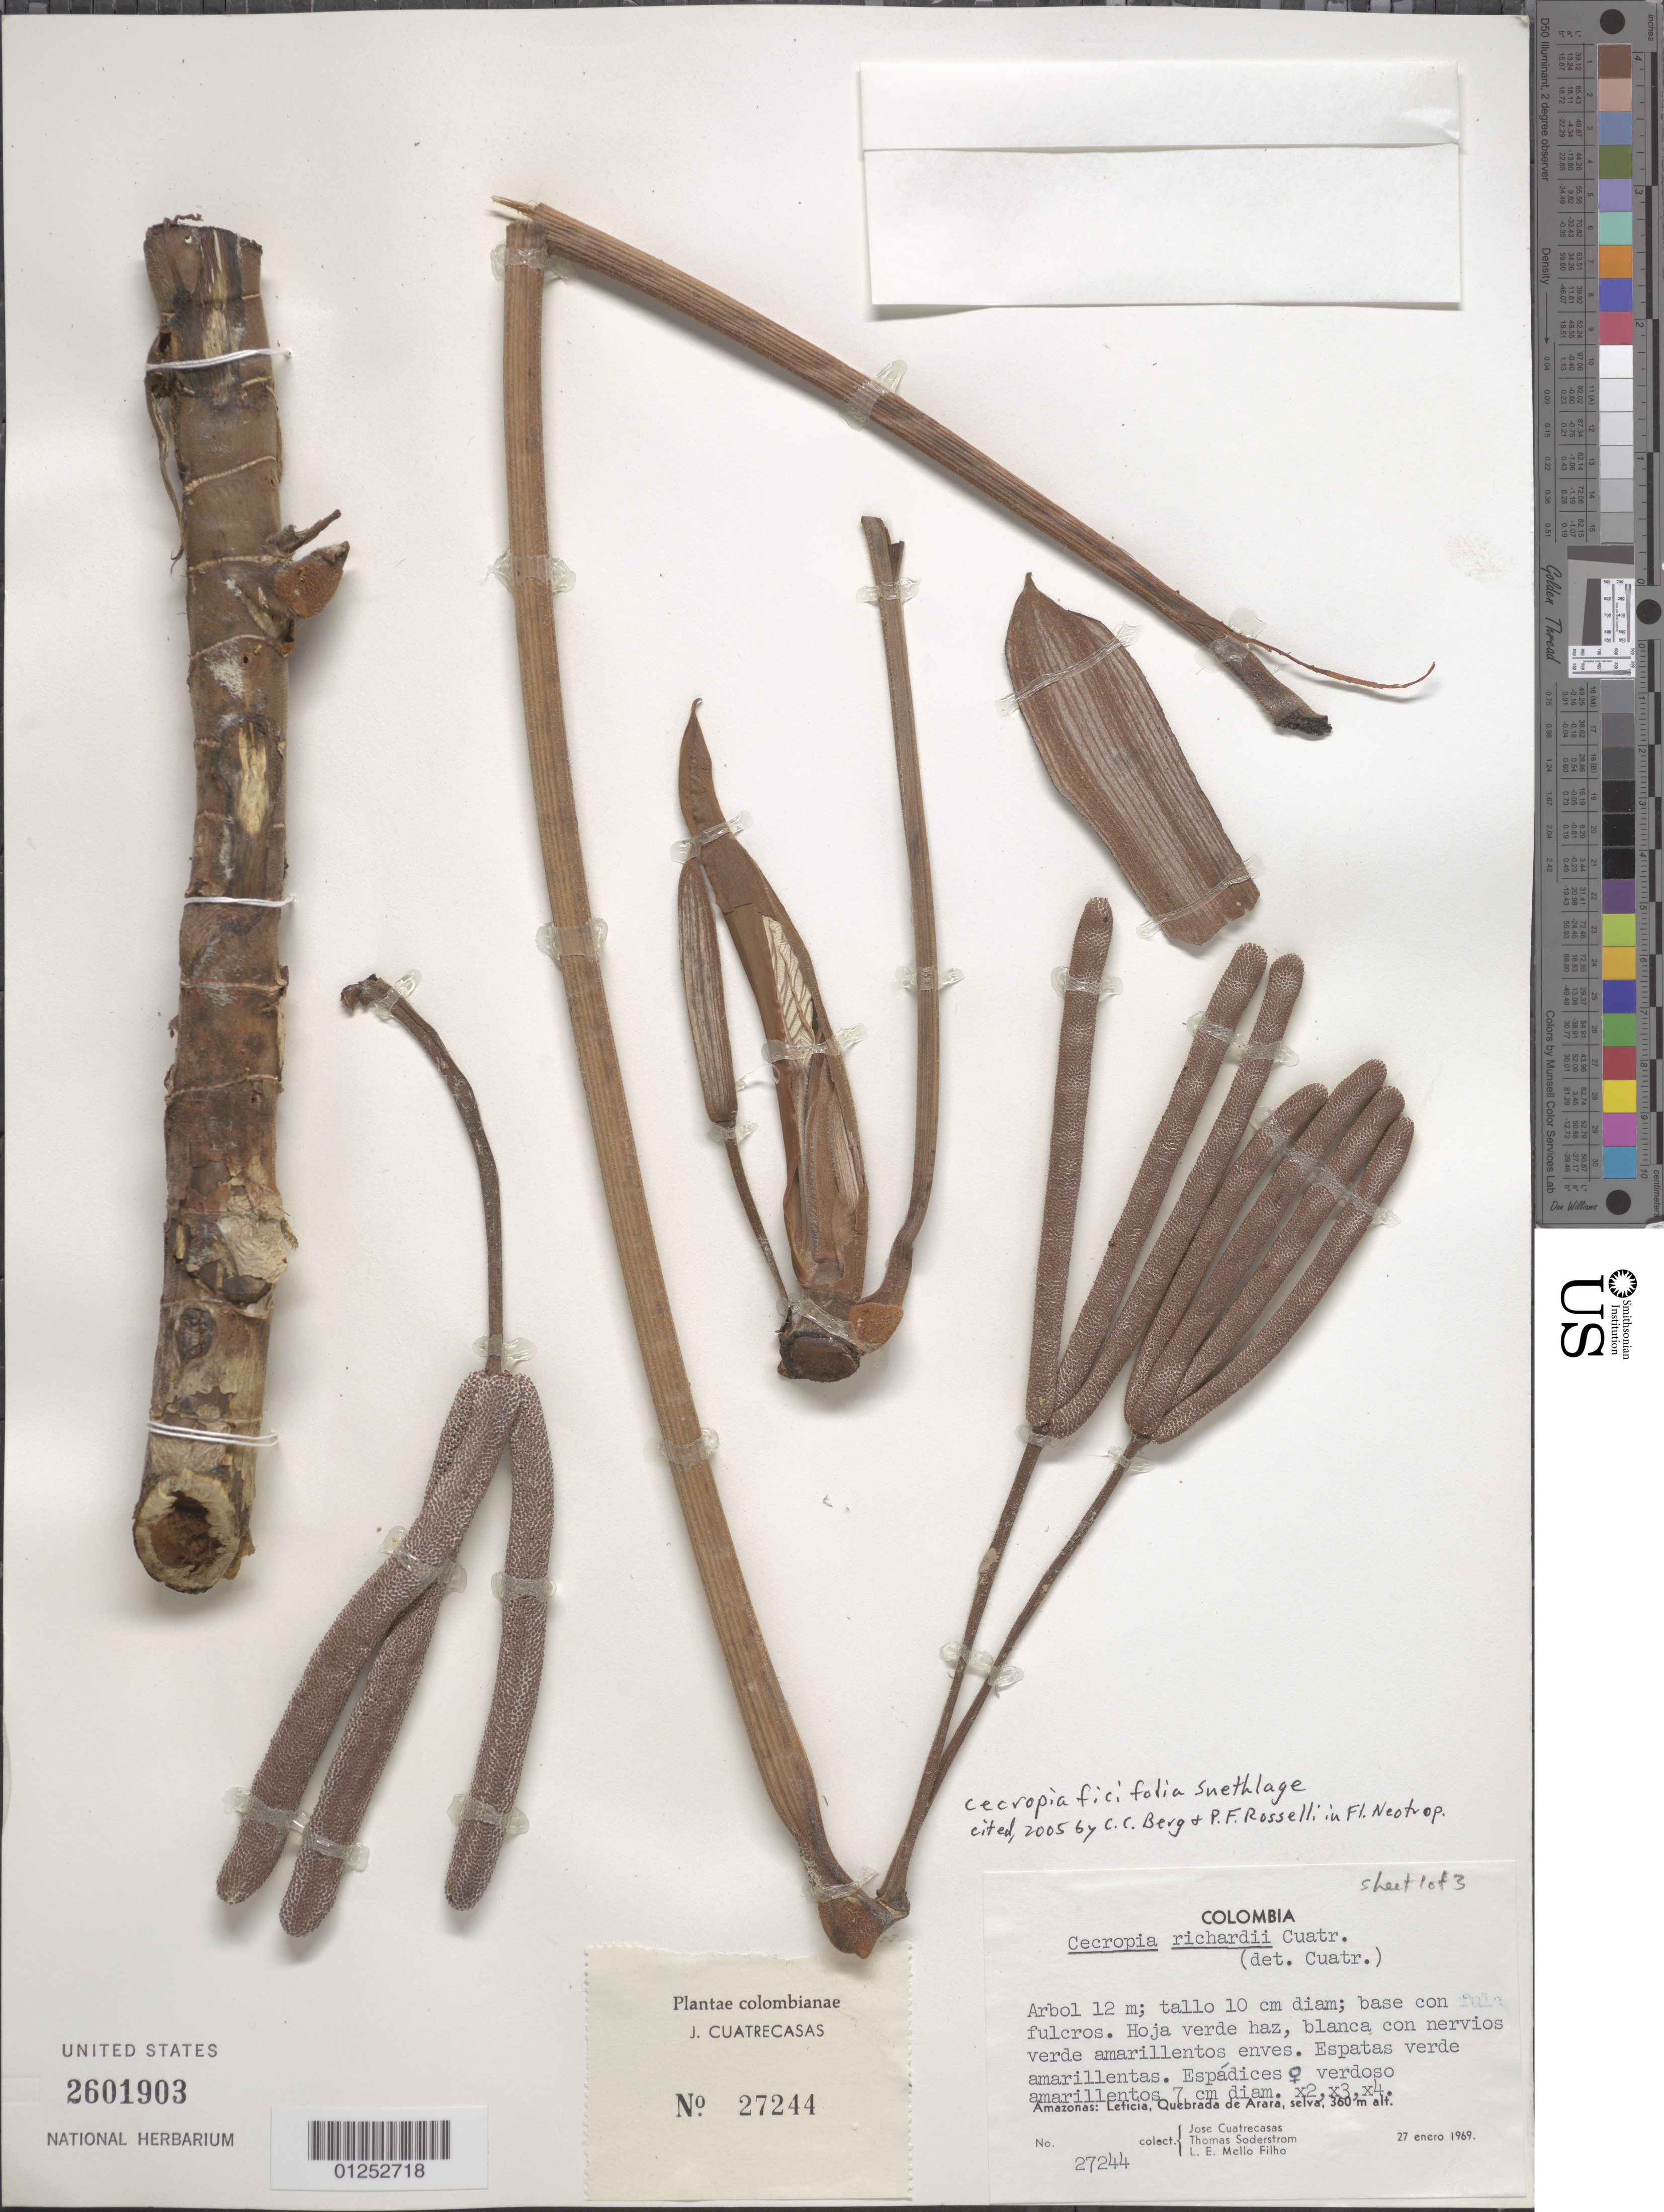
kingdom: Plantae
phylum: Tracheophyta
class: Magnoliopsida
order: Rosales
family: Urticaceae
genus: Cecropia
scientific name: Cecropia ficifolia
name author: Snethlage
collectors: J. Cuatrecasas, T. R. Soderstrom & L. Mello Jr.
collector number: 27244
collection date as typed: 27 Jan 1969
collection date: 1969-01-27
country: Colombia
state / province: Amazônas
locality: Leticia, Quebrada de Arara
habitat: Selva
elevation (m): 360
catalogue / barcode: US 2601903